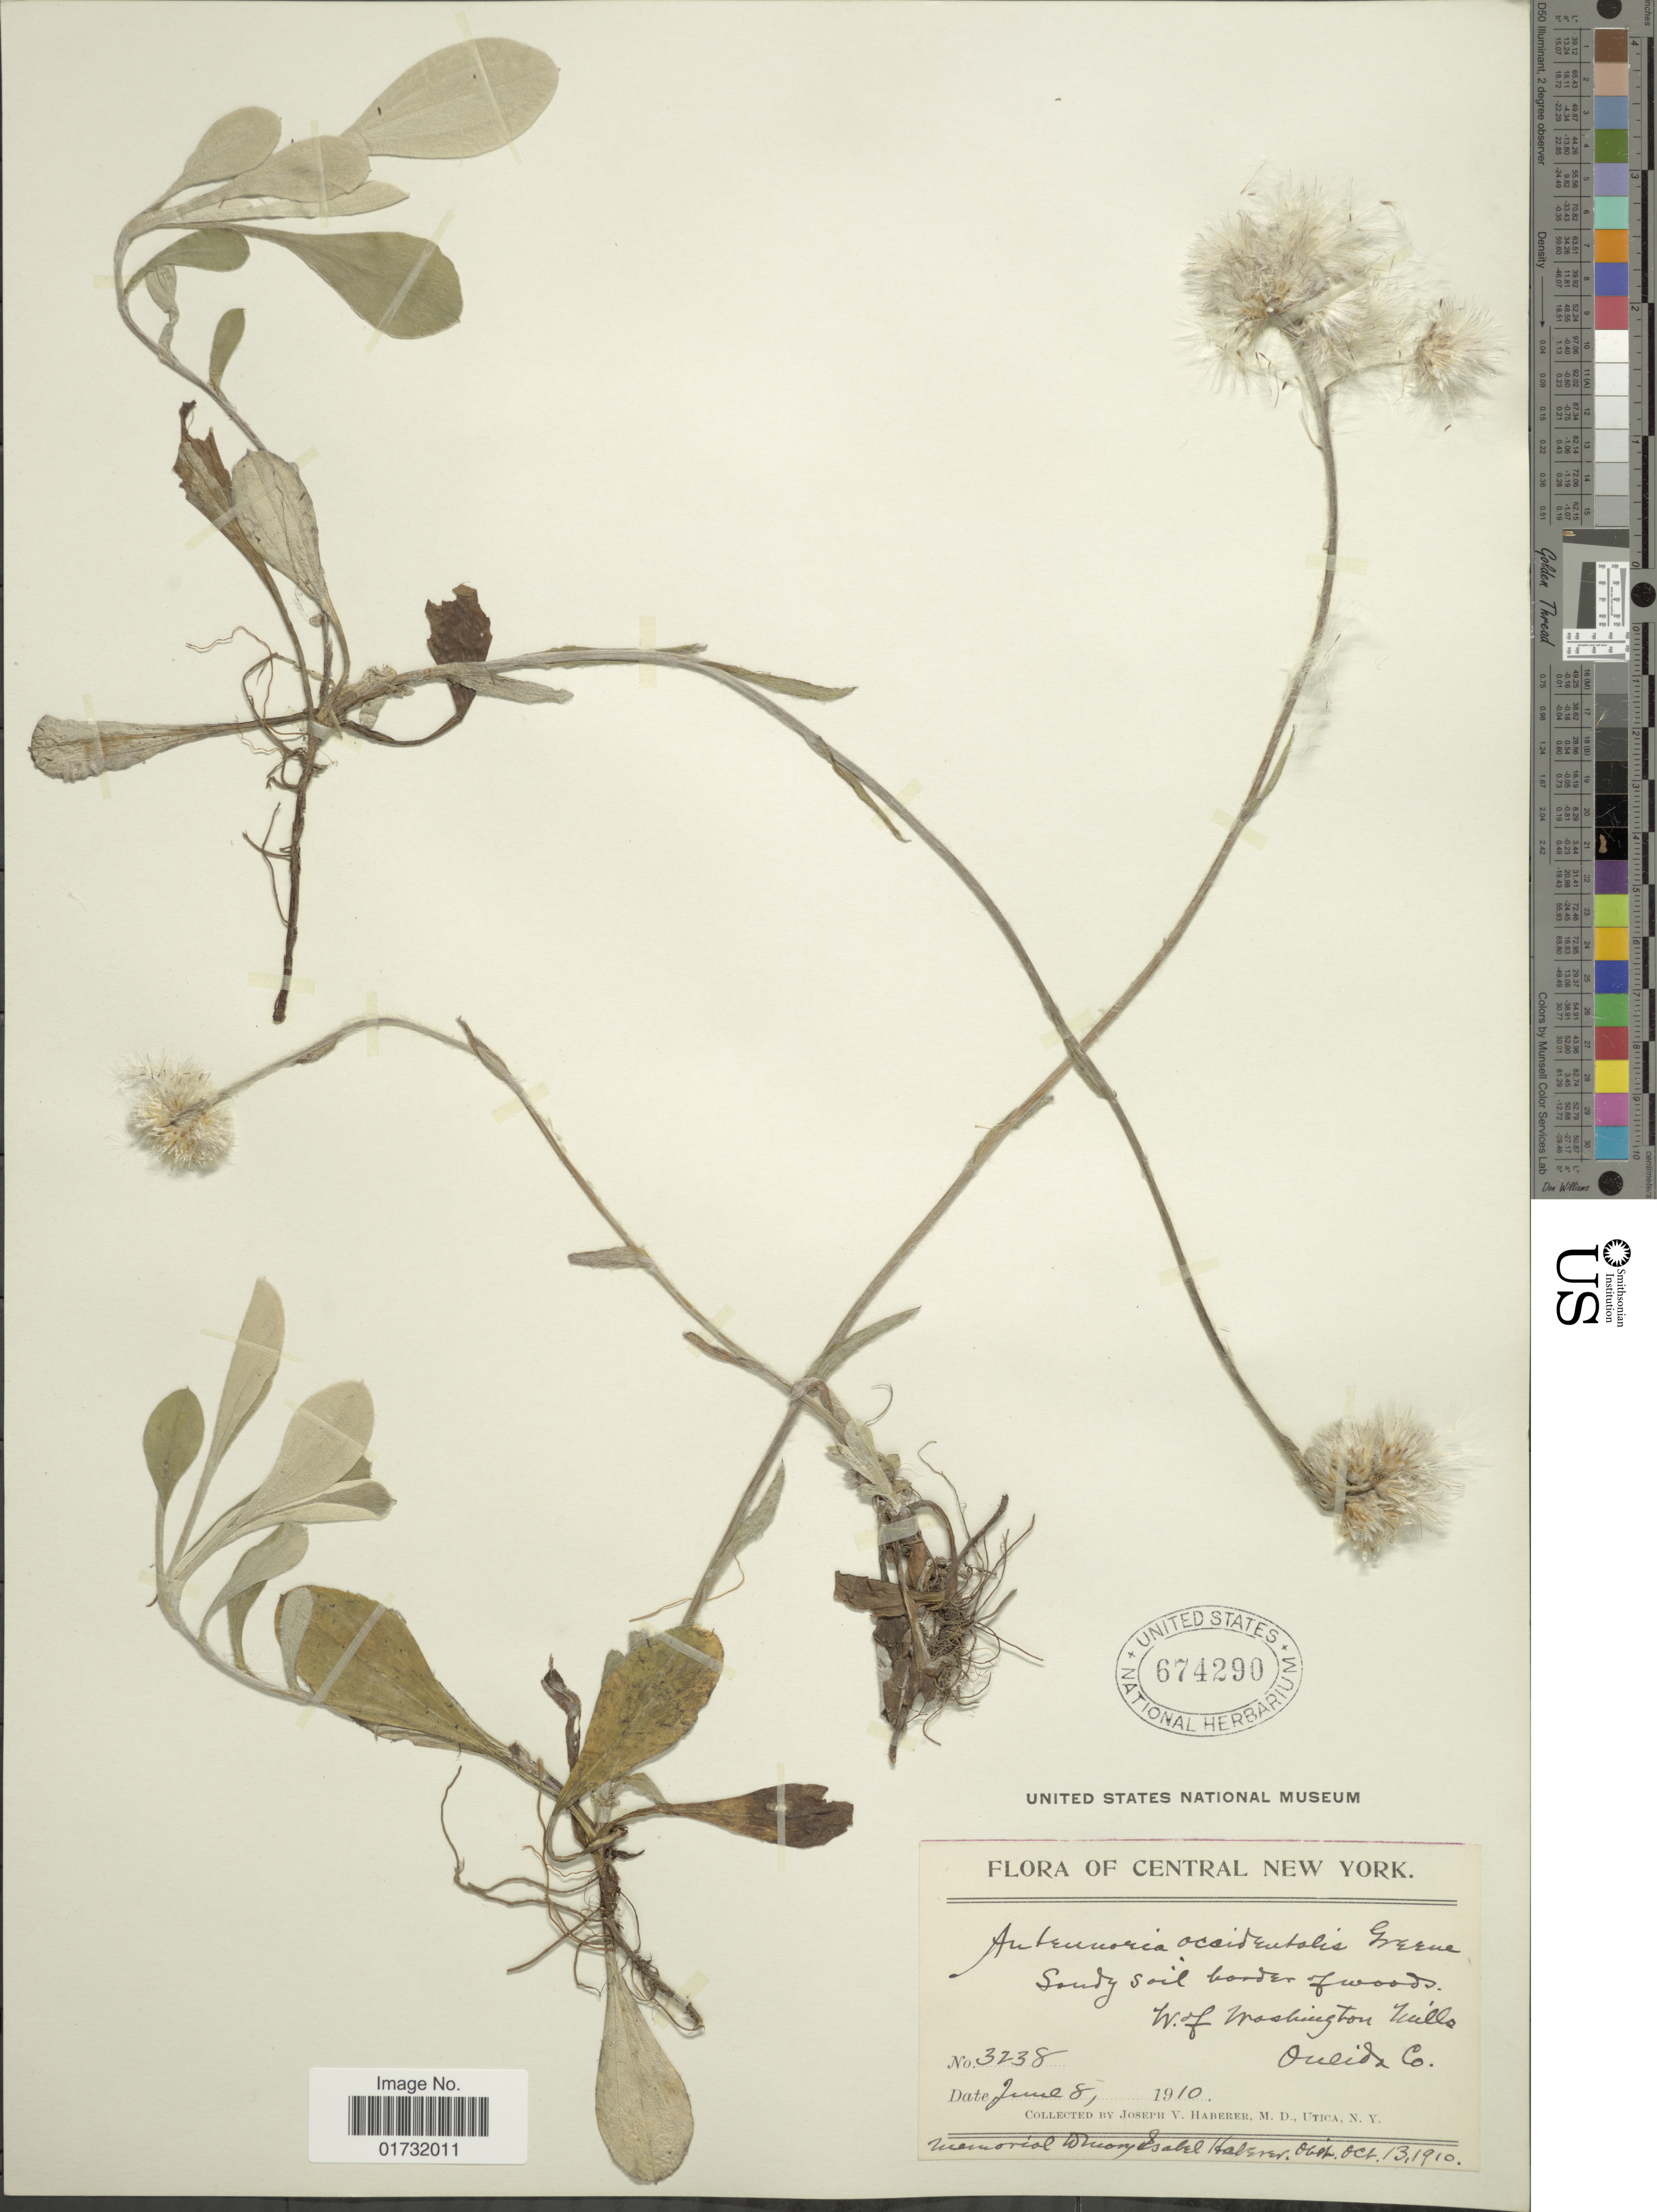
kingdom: Plantae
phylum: Tracheophyta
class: Magnoliopsida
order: Asterales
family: Asteraceae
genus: Antennaria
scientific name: Antennaria occidentalis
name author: Greene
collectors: J. V. Haberer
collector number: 3238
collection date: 1910-06-08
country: United States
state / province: New York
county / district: Oneida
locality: Central New York. W. of Washington hills. Oneida Co.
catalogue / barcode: US 674290